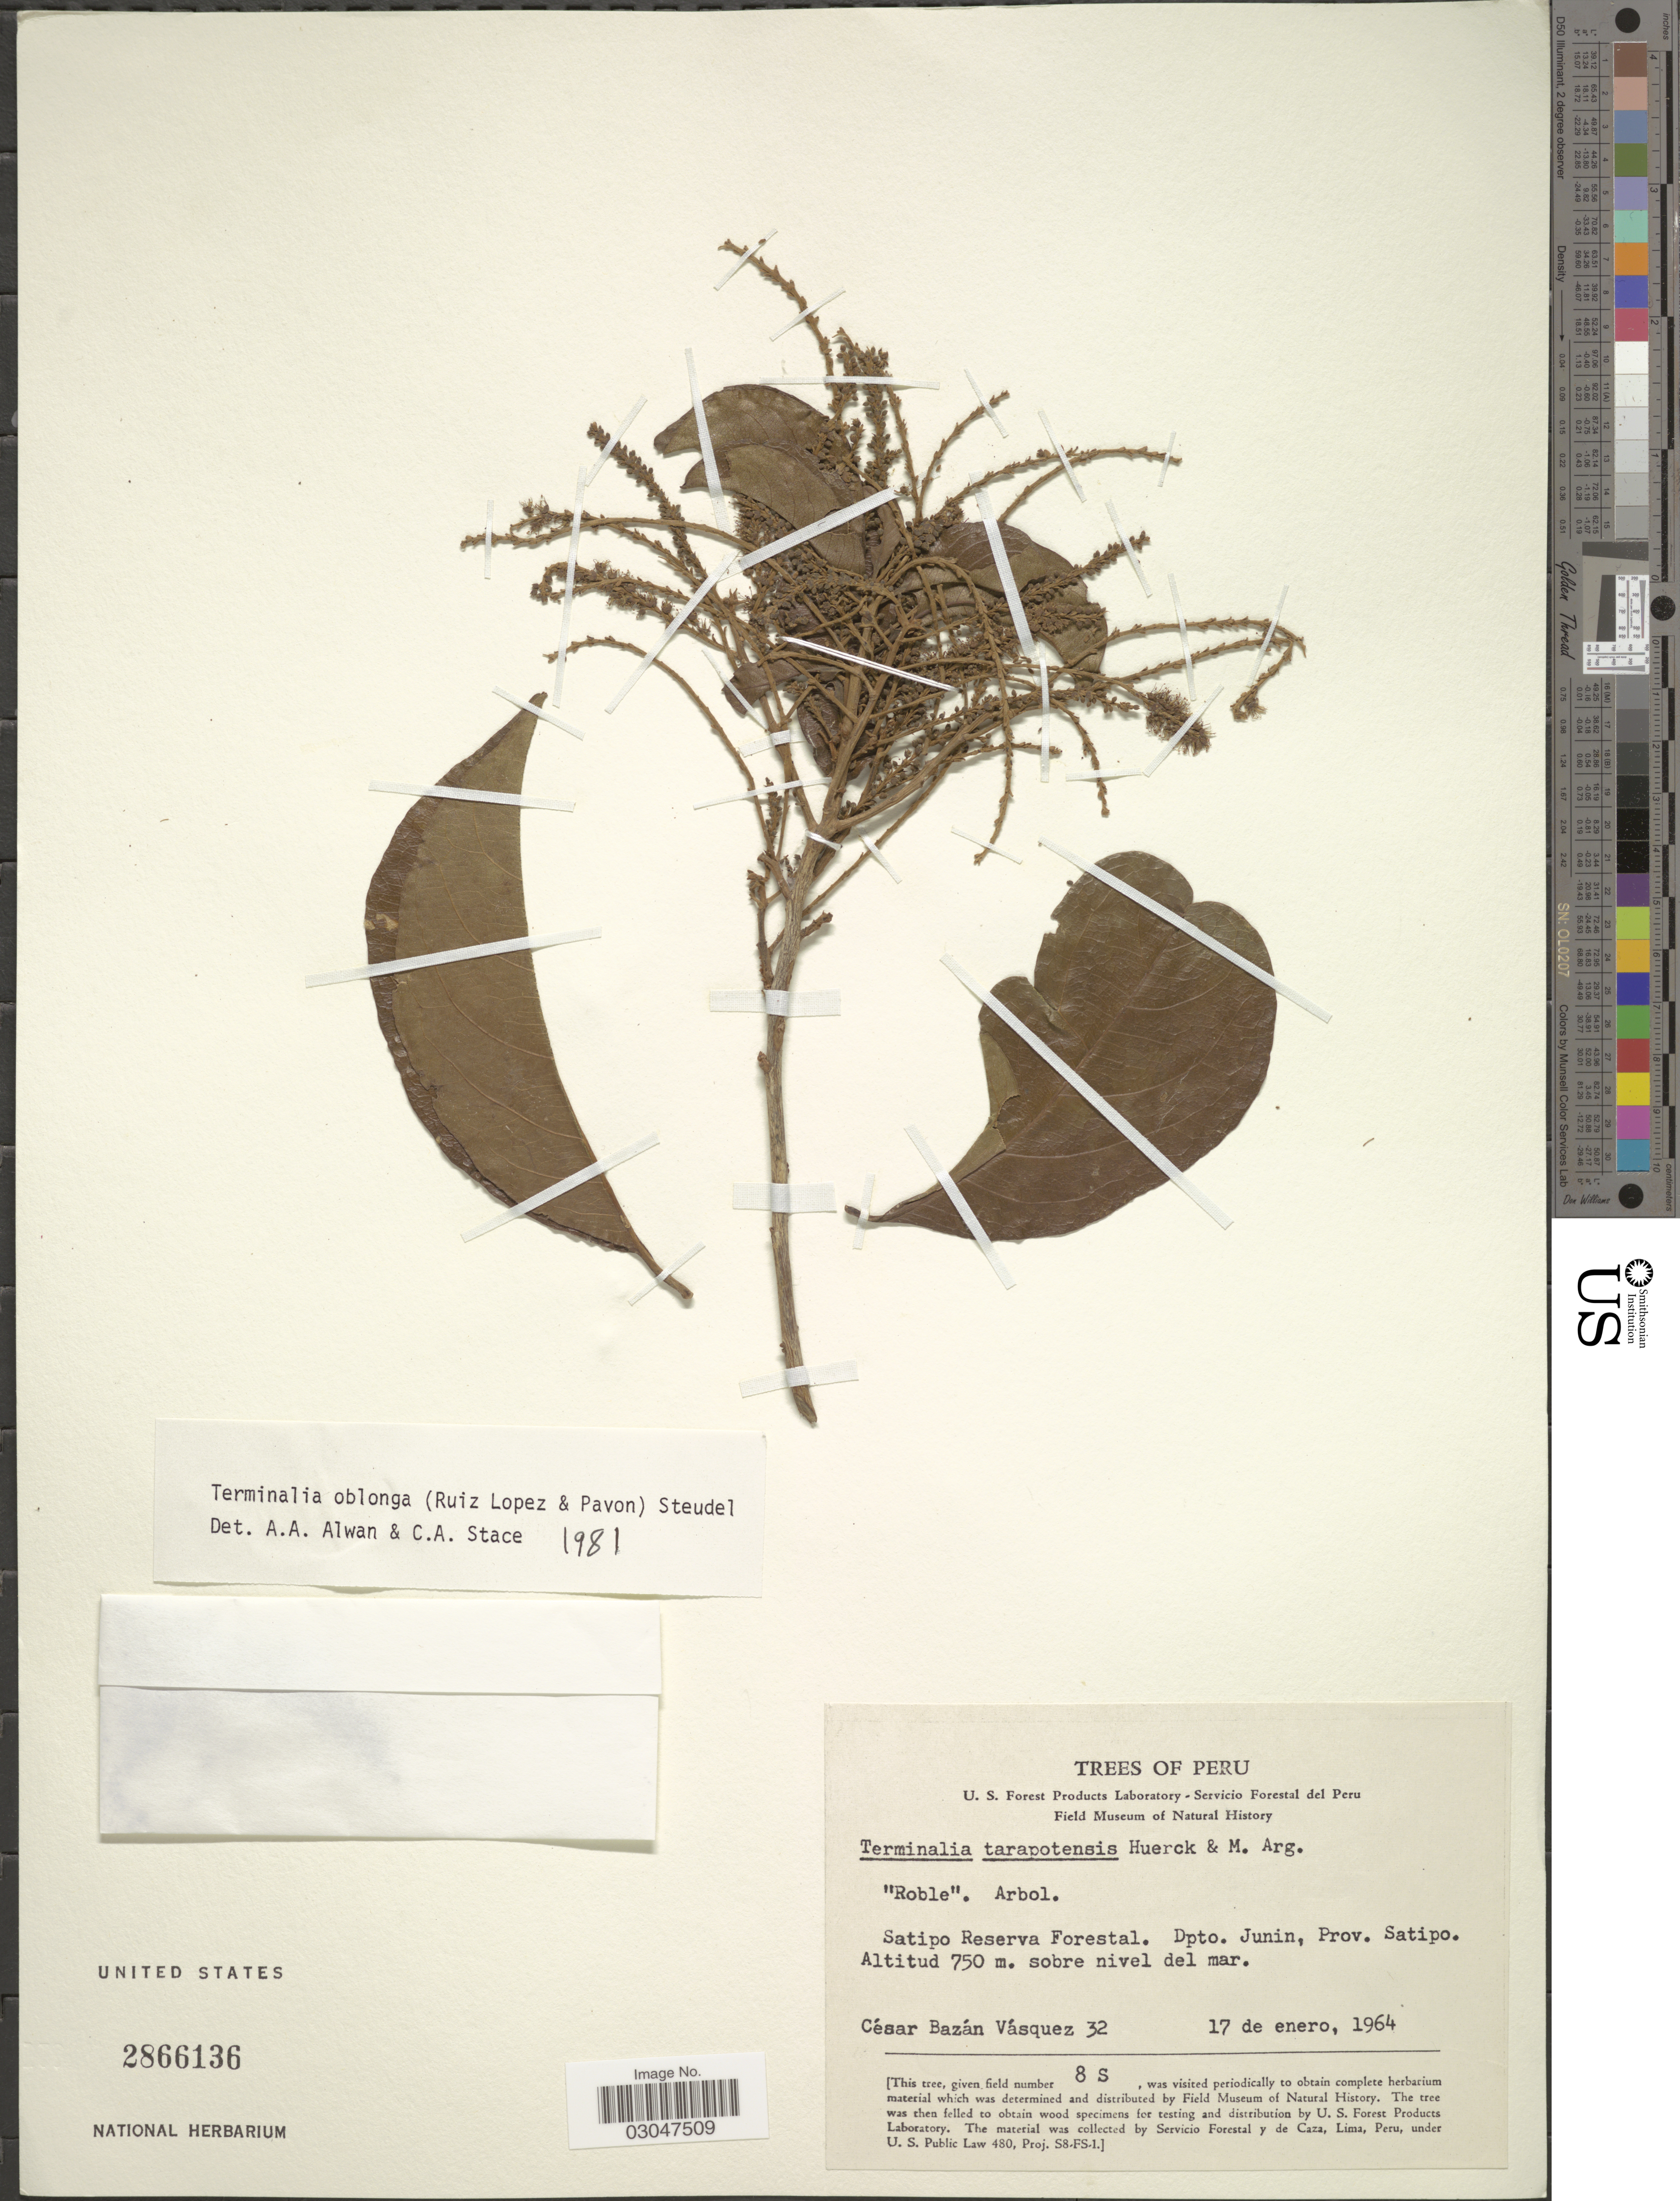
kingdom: Plantae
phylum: Tracheophyta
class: Magnoliopsida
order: Myrtales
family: Combretaceae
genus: Terminalia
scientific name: Terminalia oblonga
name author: (Ruiz & Pav.) Steud.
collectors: C. Bazan-Vasquez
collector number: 32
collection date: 1964-01-17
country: Peru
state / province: Junín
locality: Satipo Reserva Forestal. Dpto. Junin, Prov. Satipo.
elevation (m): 750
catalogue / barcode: US 2866136